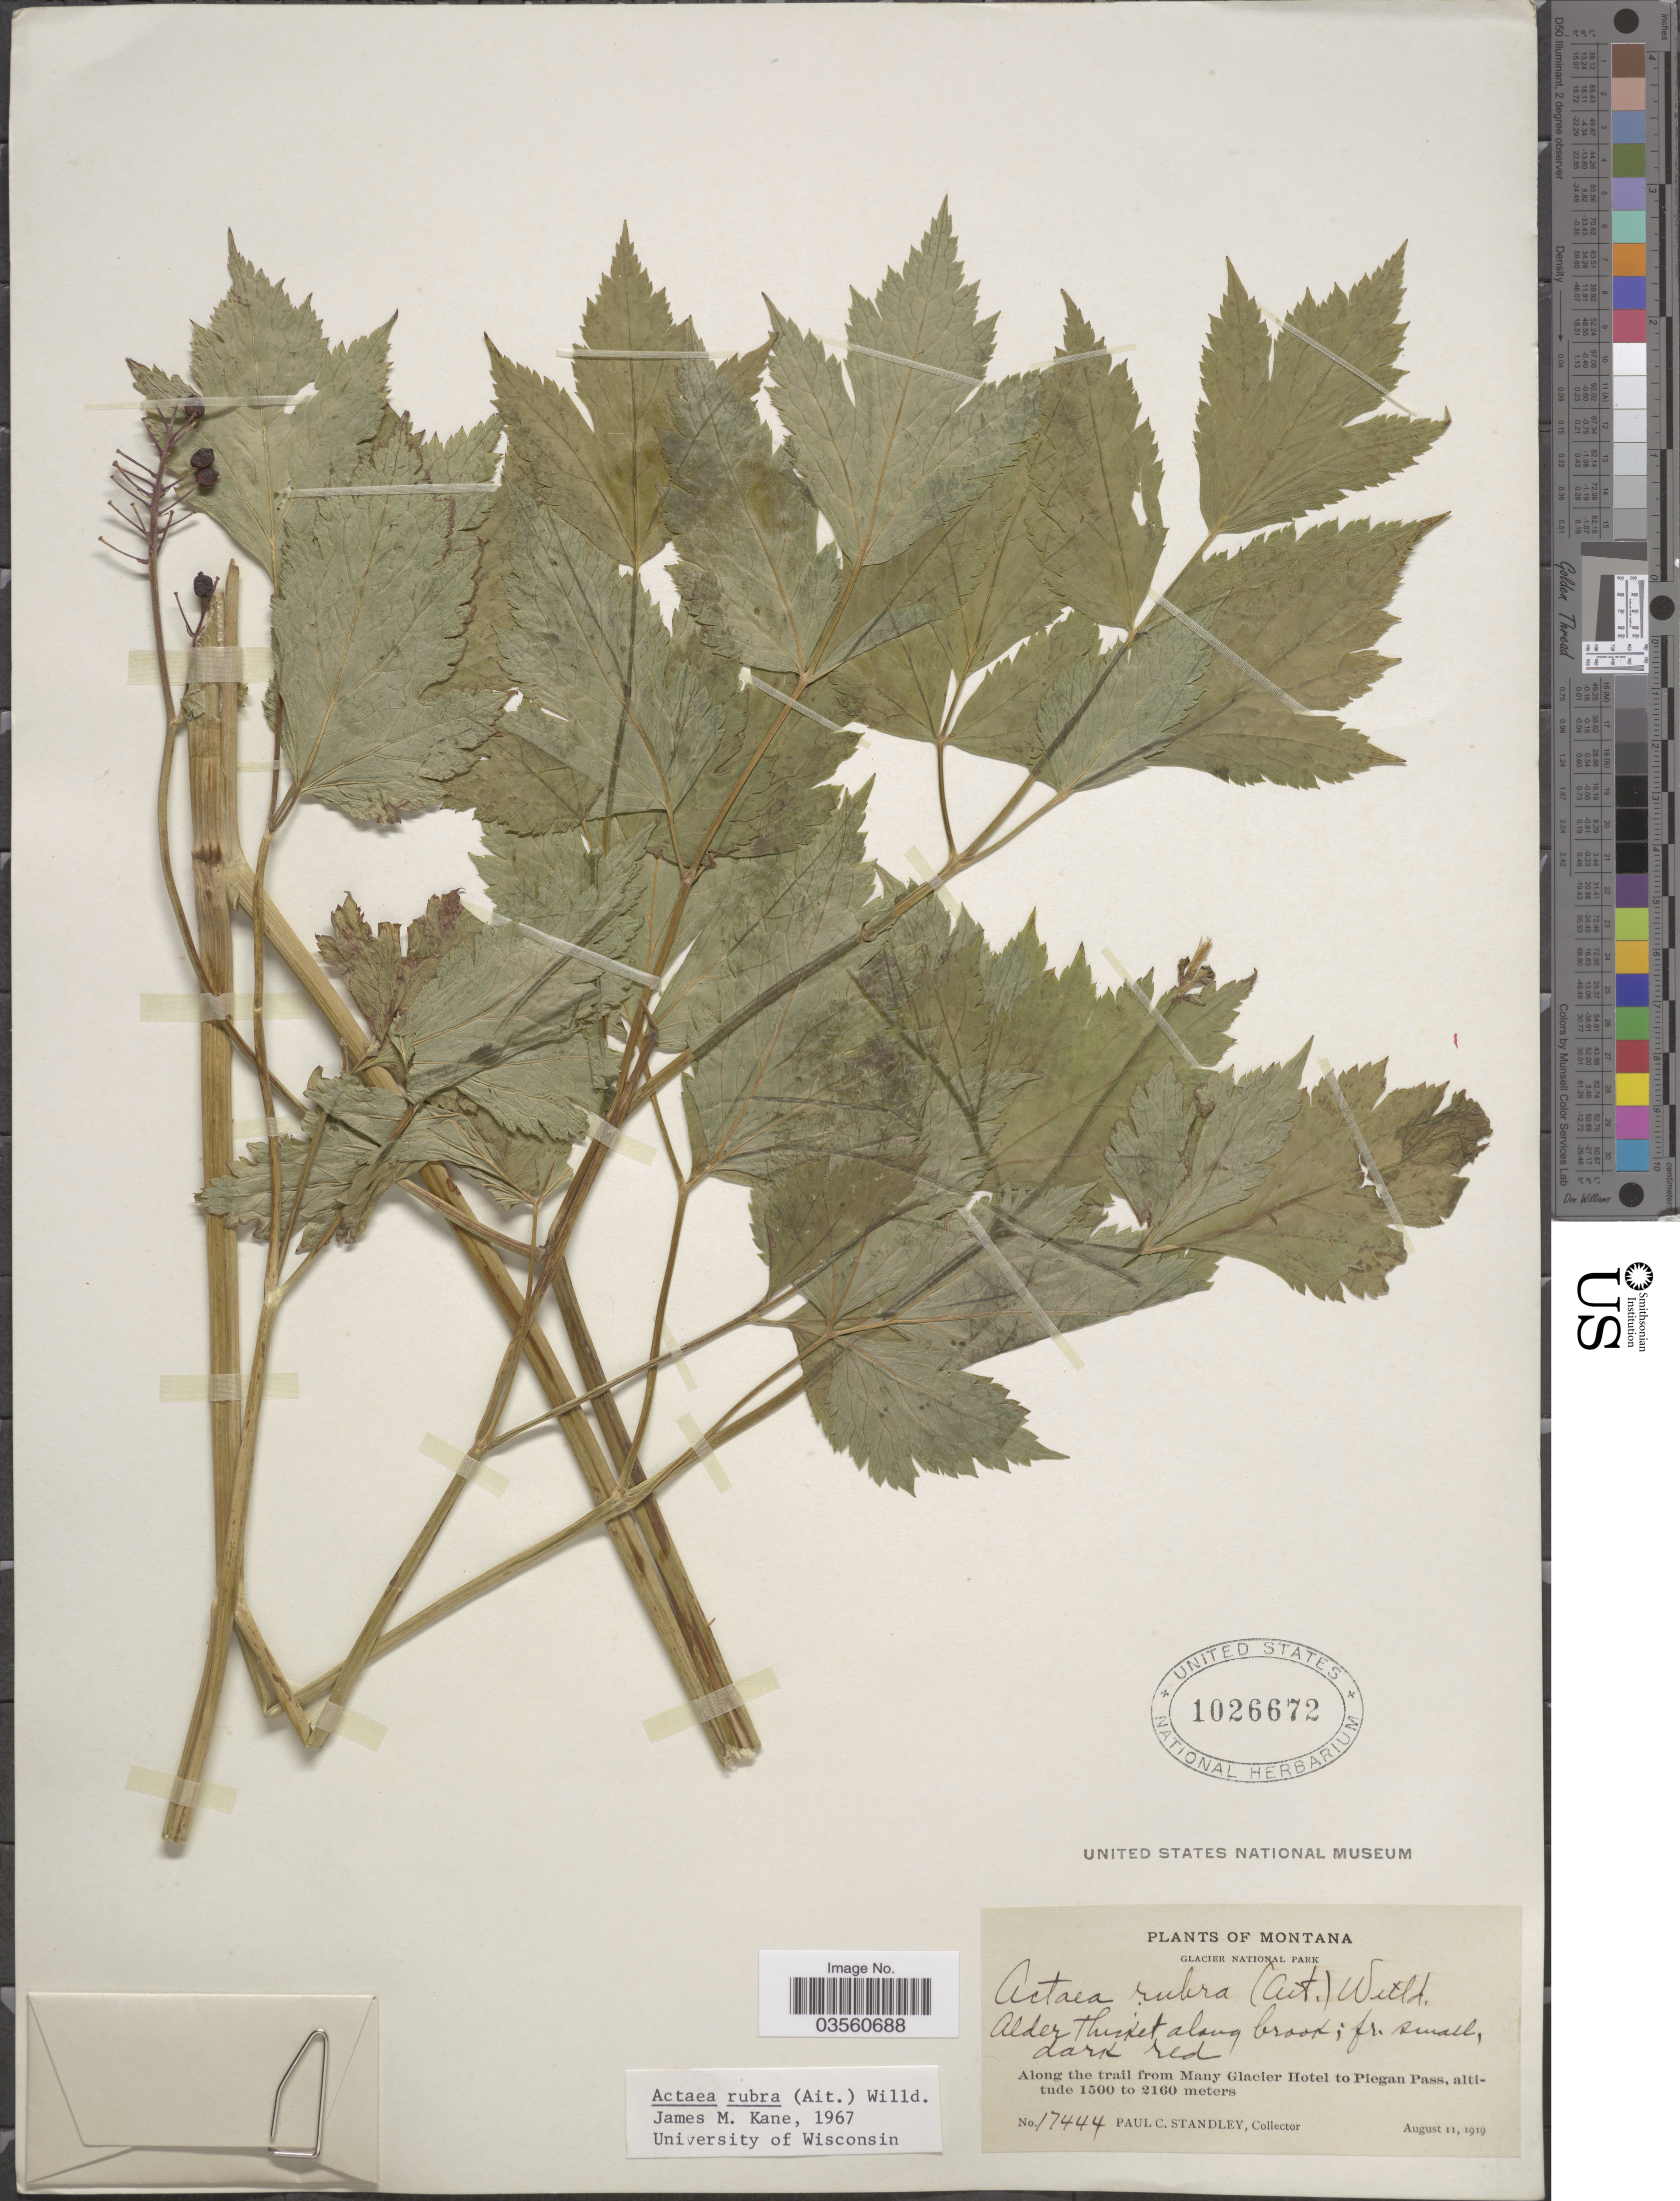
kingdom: Plantae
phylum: Tracheophyta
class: Magnoliopsida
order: Ranunculales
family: Ranunculaceae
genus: Actaea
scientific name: Actaea rubra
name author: (Aiton) Willd.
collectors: P. C. Standley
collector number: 17444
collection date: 1919-08-11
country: United States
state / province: Montana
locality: Glacier National Park. Along the trail from Many Glacier Hotel to Piegan Pass.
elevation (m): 1500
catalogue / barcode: US 1026672